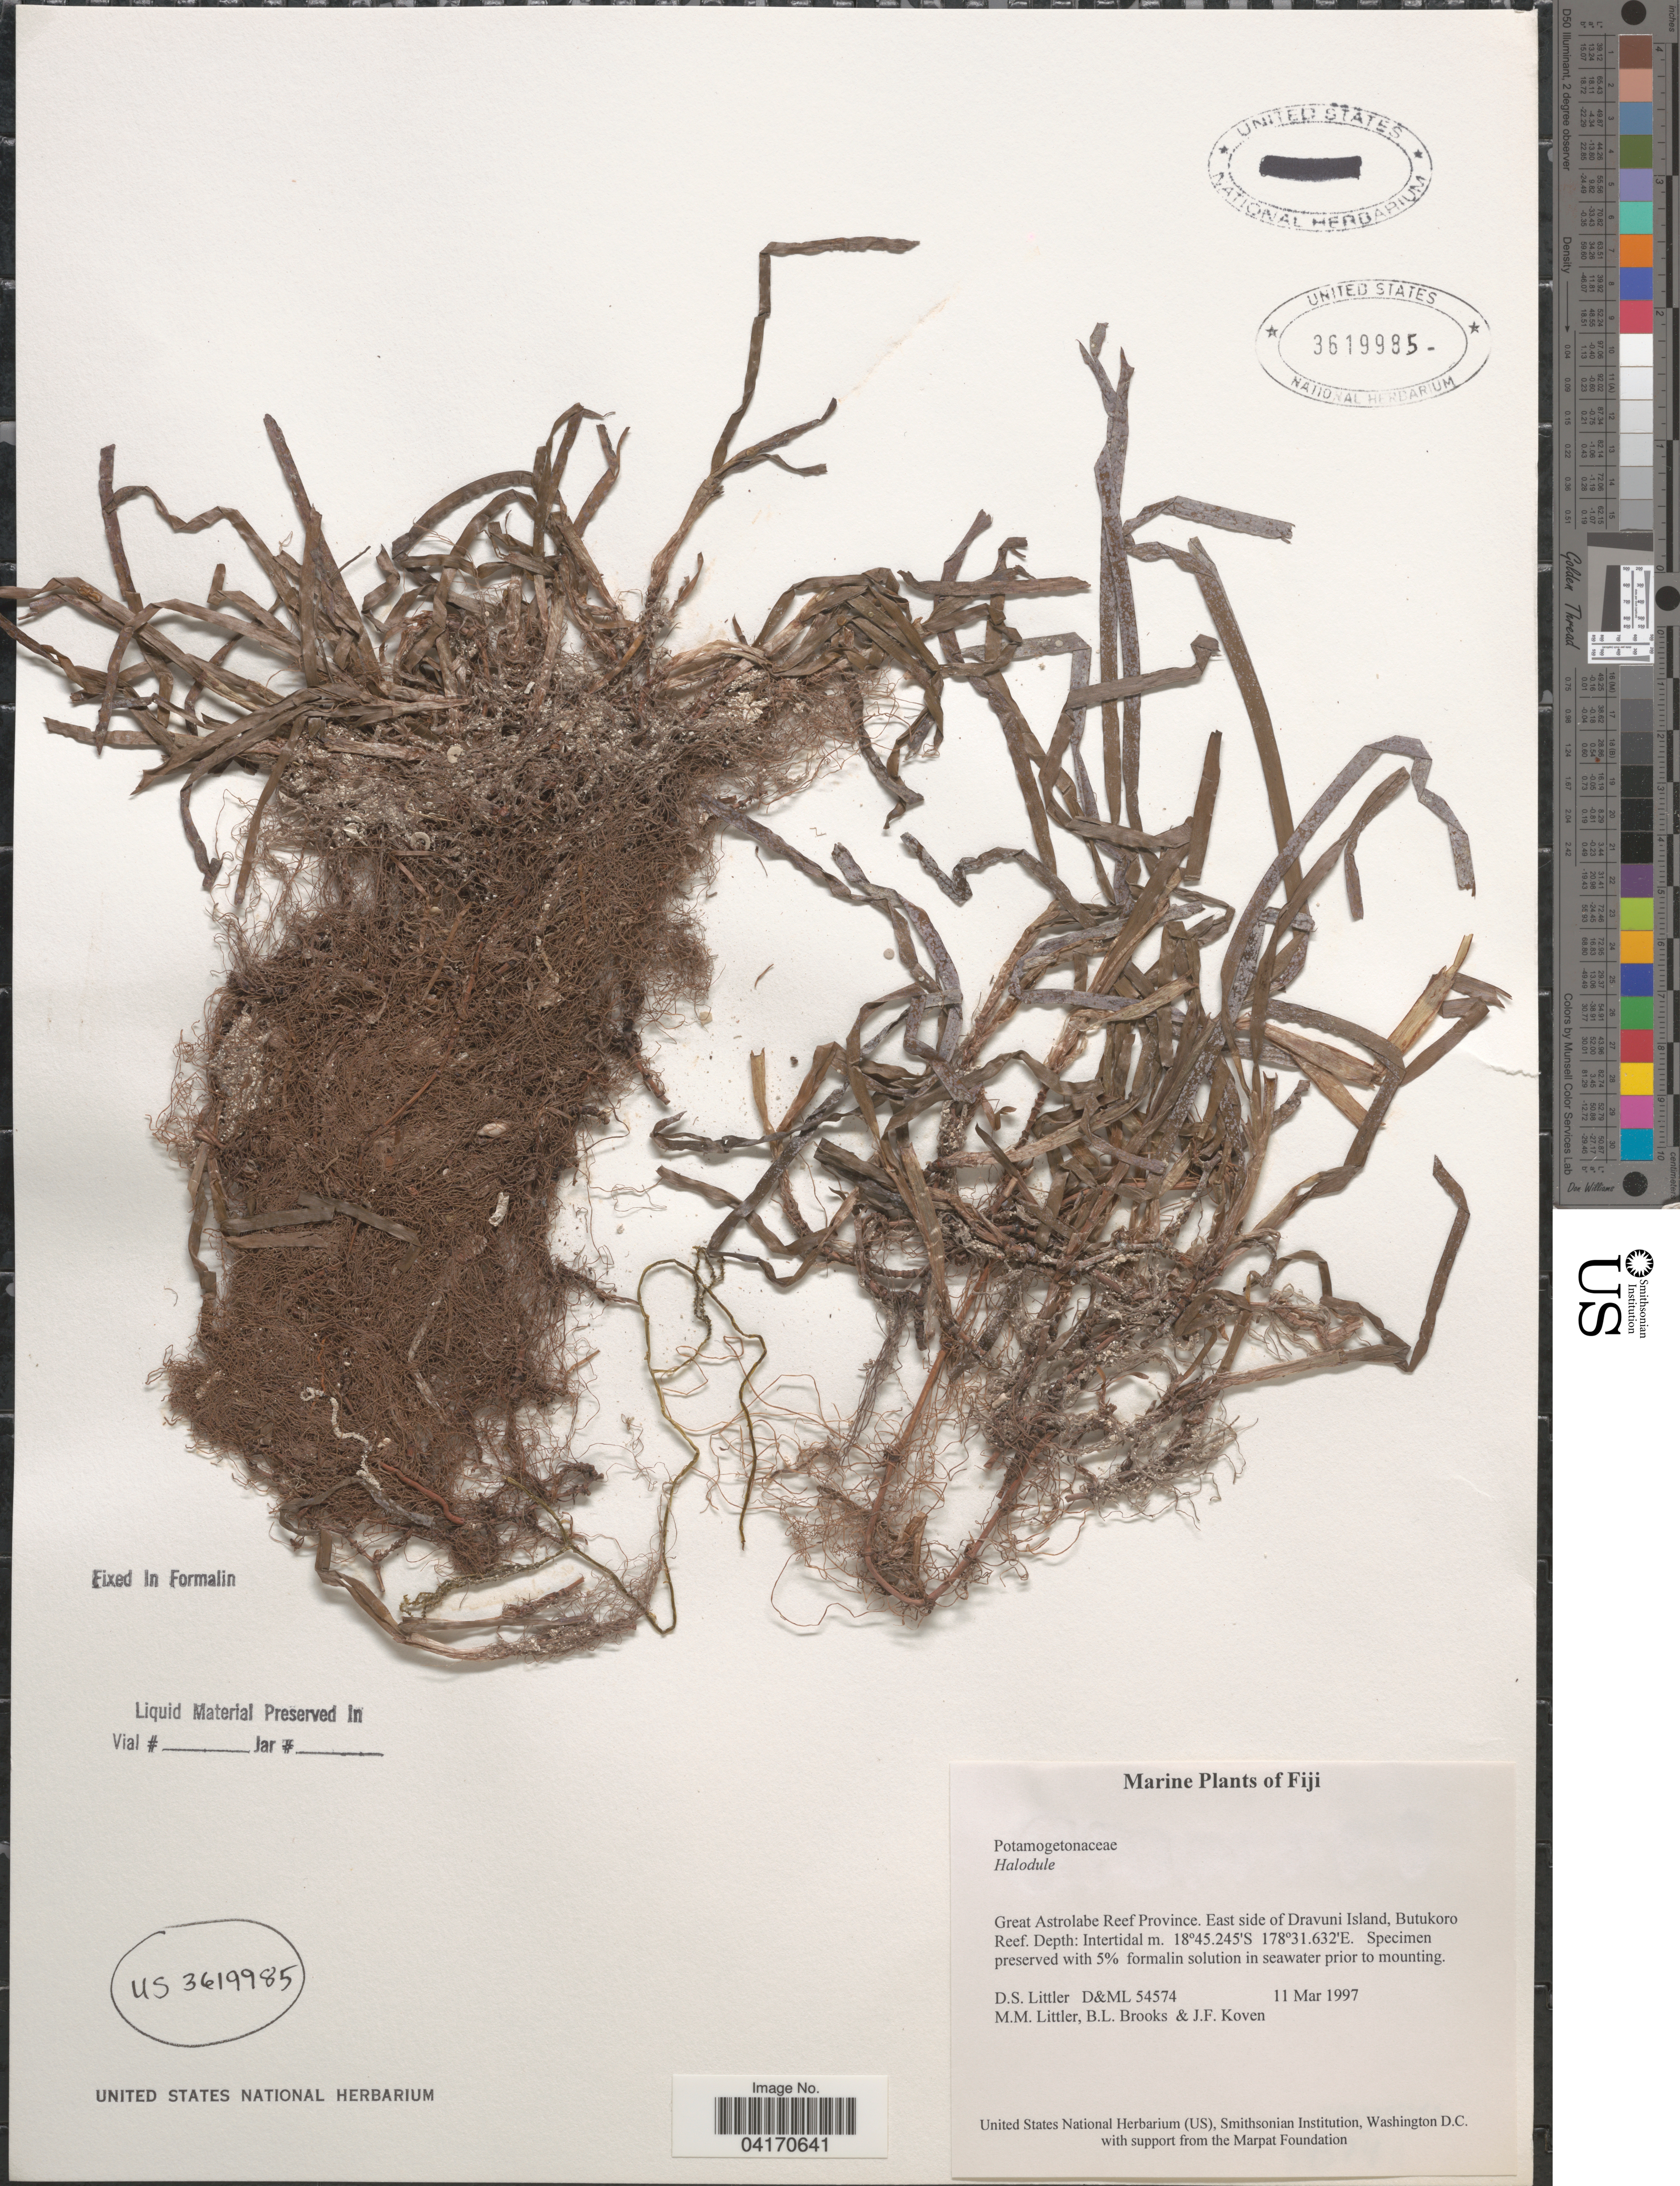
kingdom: Plantae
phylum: Tracheophyta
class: Liliopsida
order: Alismatales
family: Cymodoceaceae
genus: Halodule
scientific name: Halodule sp.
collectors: D. S. Littler, B. Brooks & J. Koven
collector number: D&ML 54574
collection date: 1997-03-11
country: Fiji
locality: Great Astrolabe Reef Province. East side of Dravuni Island, Butukoro Reef.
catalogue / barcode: US 3619985